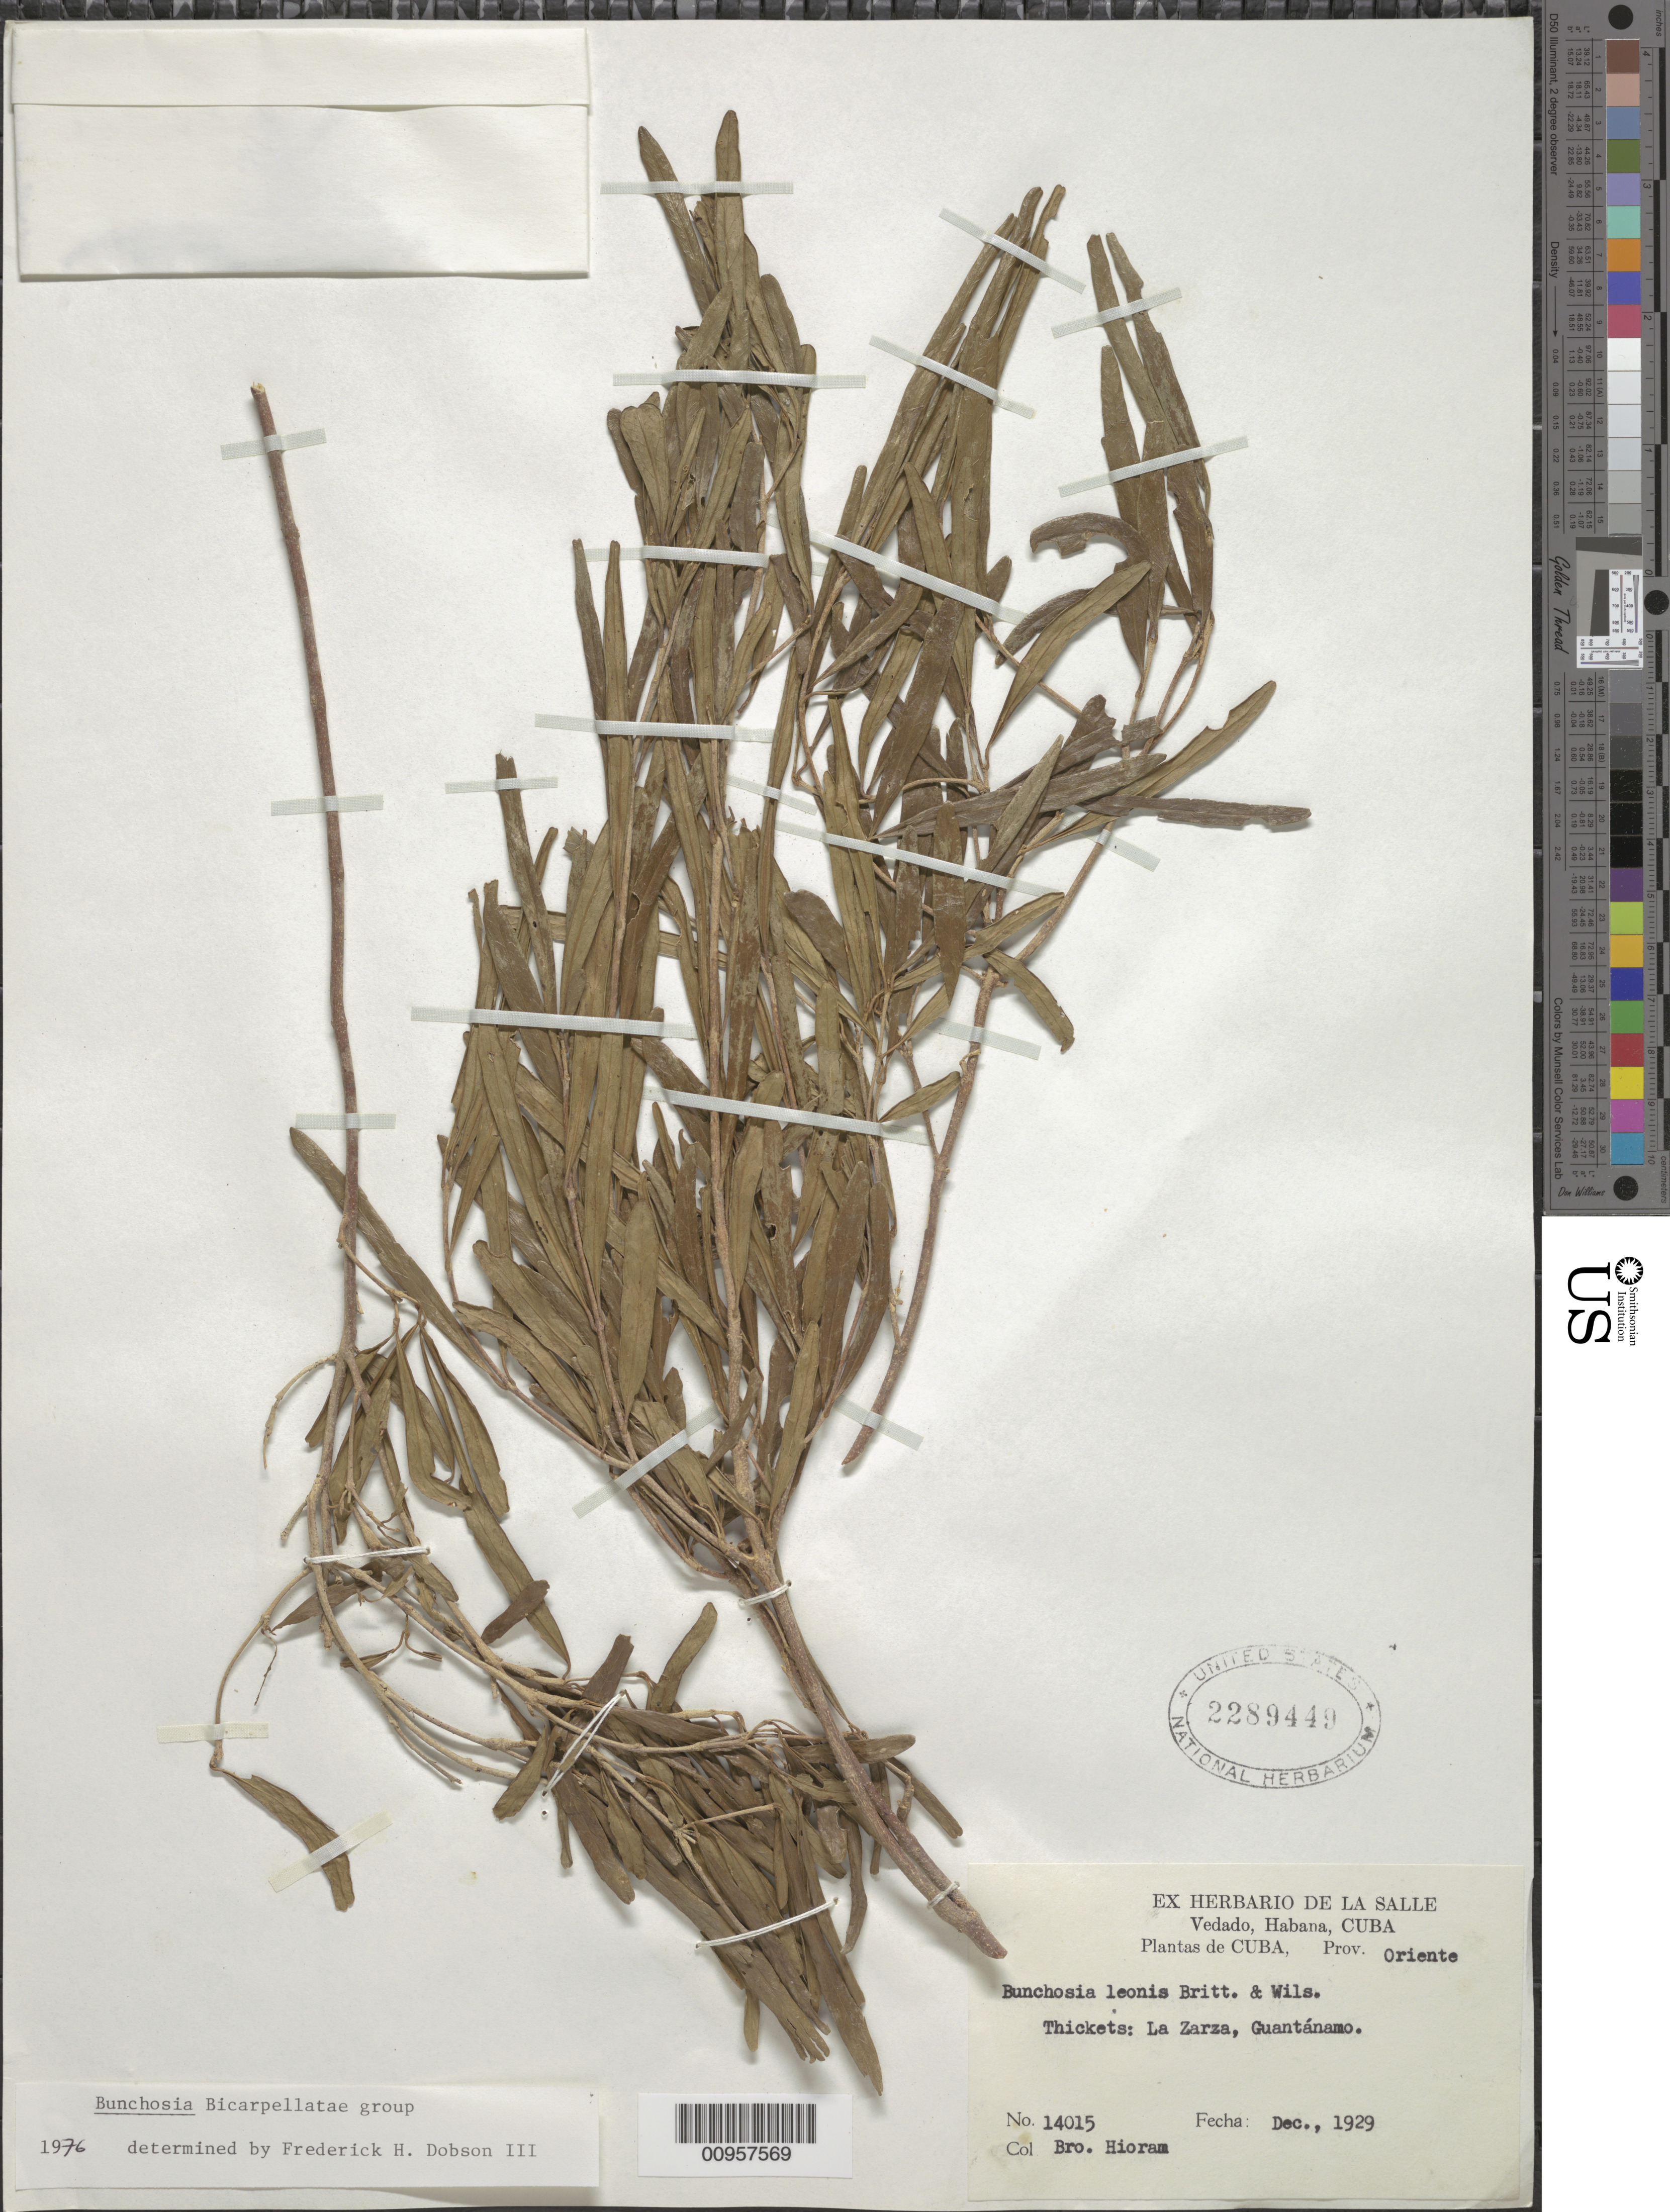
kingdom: Plantae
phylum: Tracheophyta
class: Magnoliopsida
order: Malpighiales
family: Malpighiaceae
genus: Bunchosia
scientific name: Bunchosia linearifolia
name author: P. Wilson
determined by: Dobson, F. H., III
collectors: Bro. Hioram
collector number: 14015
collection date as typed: Dec 1929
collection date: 1929-12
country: Cuba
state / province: Guantanamo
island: Cuba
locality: La Zarza, Guantánamo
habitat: Thickets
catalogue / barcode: US 2289449